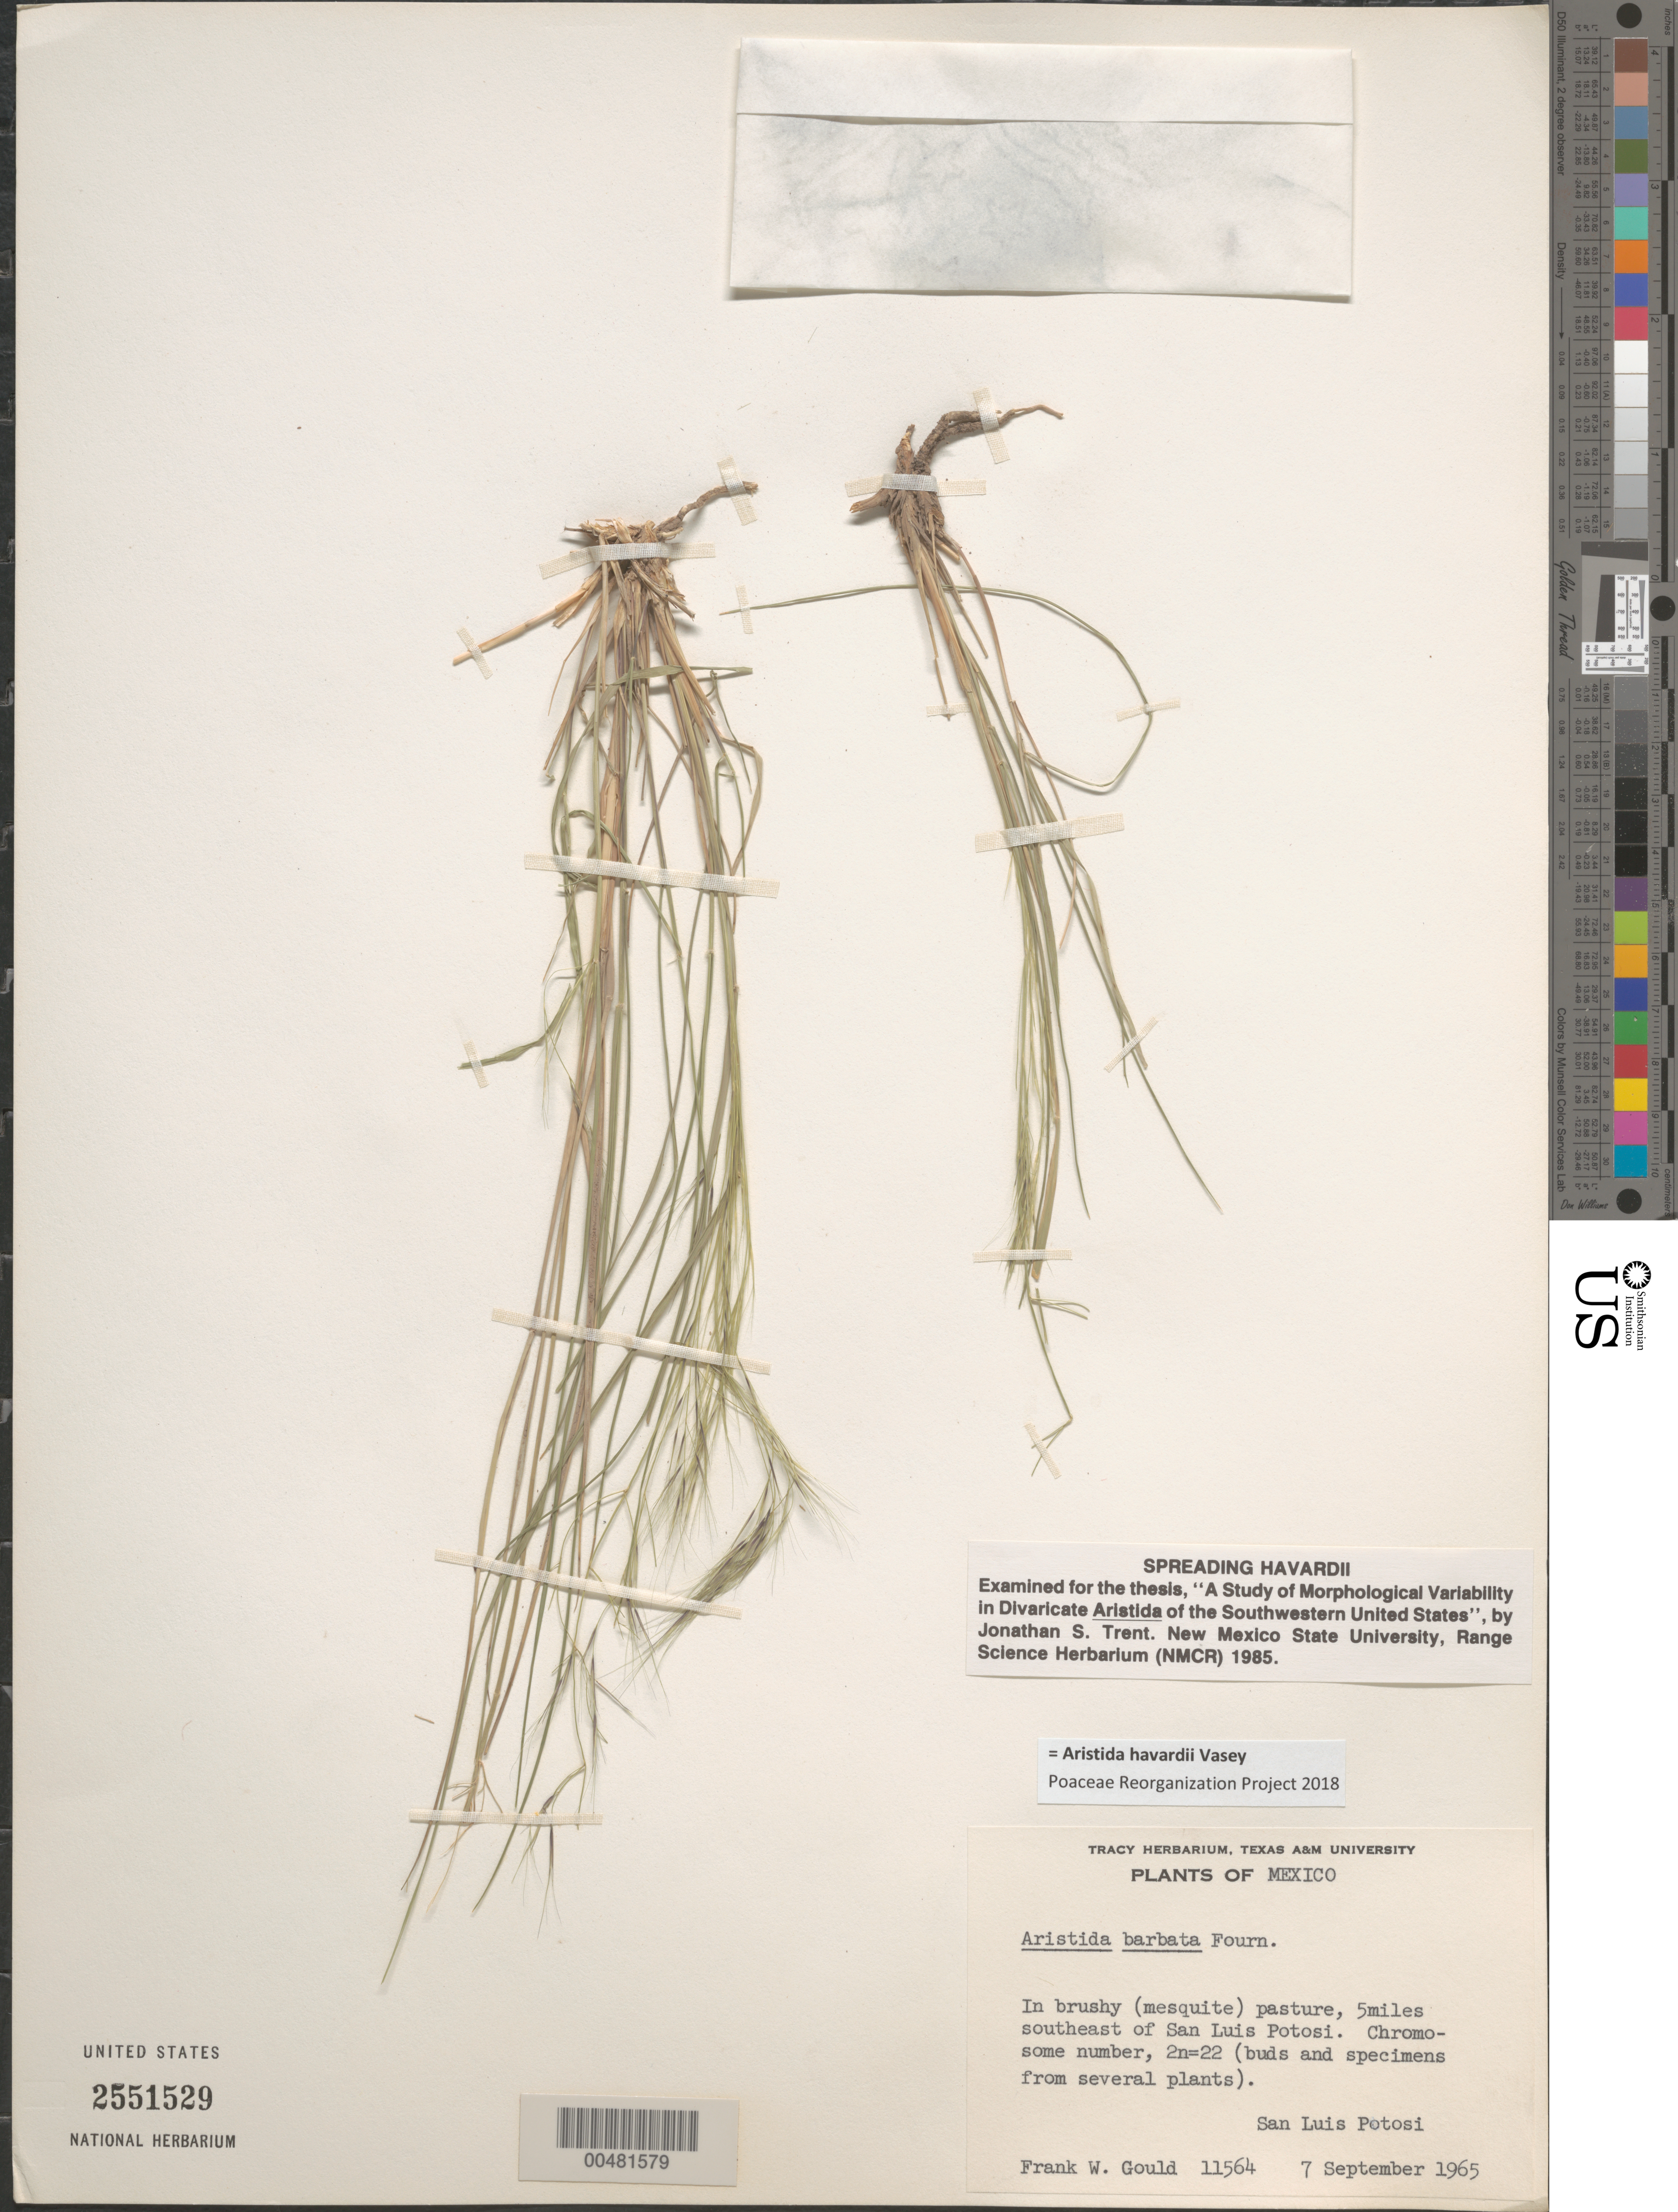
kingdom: Plantae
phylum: Tracheophyta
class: Liliopsida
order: Poales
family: Poaceae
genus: Aristida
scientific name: Aristida havardii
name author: Vasey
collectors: F. W. Gould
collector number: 11564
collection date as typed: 7 Sep 1965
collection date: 1965-09-07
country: Mexico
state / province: San Luis Potosi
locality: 5 mi SE of San Luis Potosi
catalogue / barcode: US 2551529